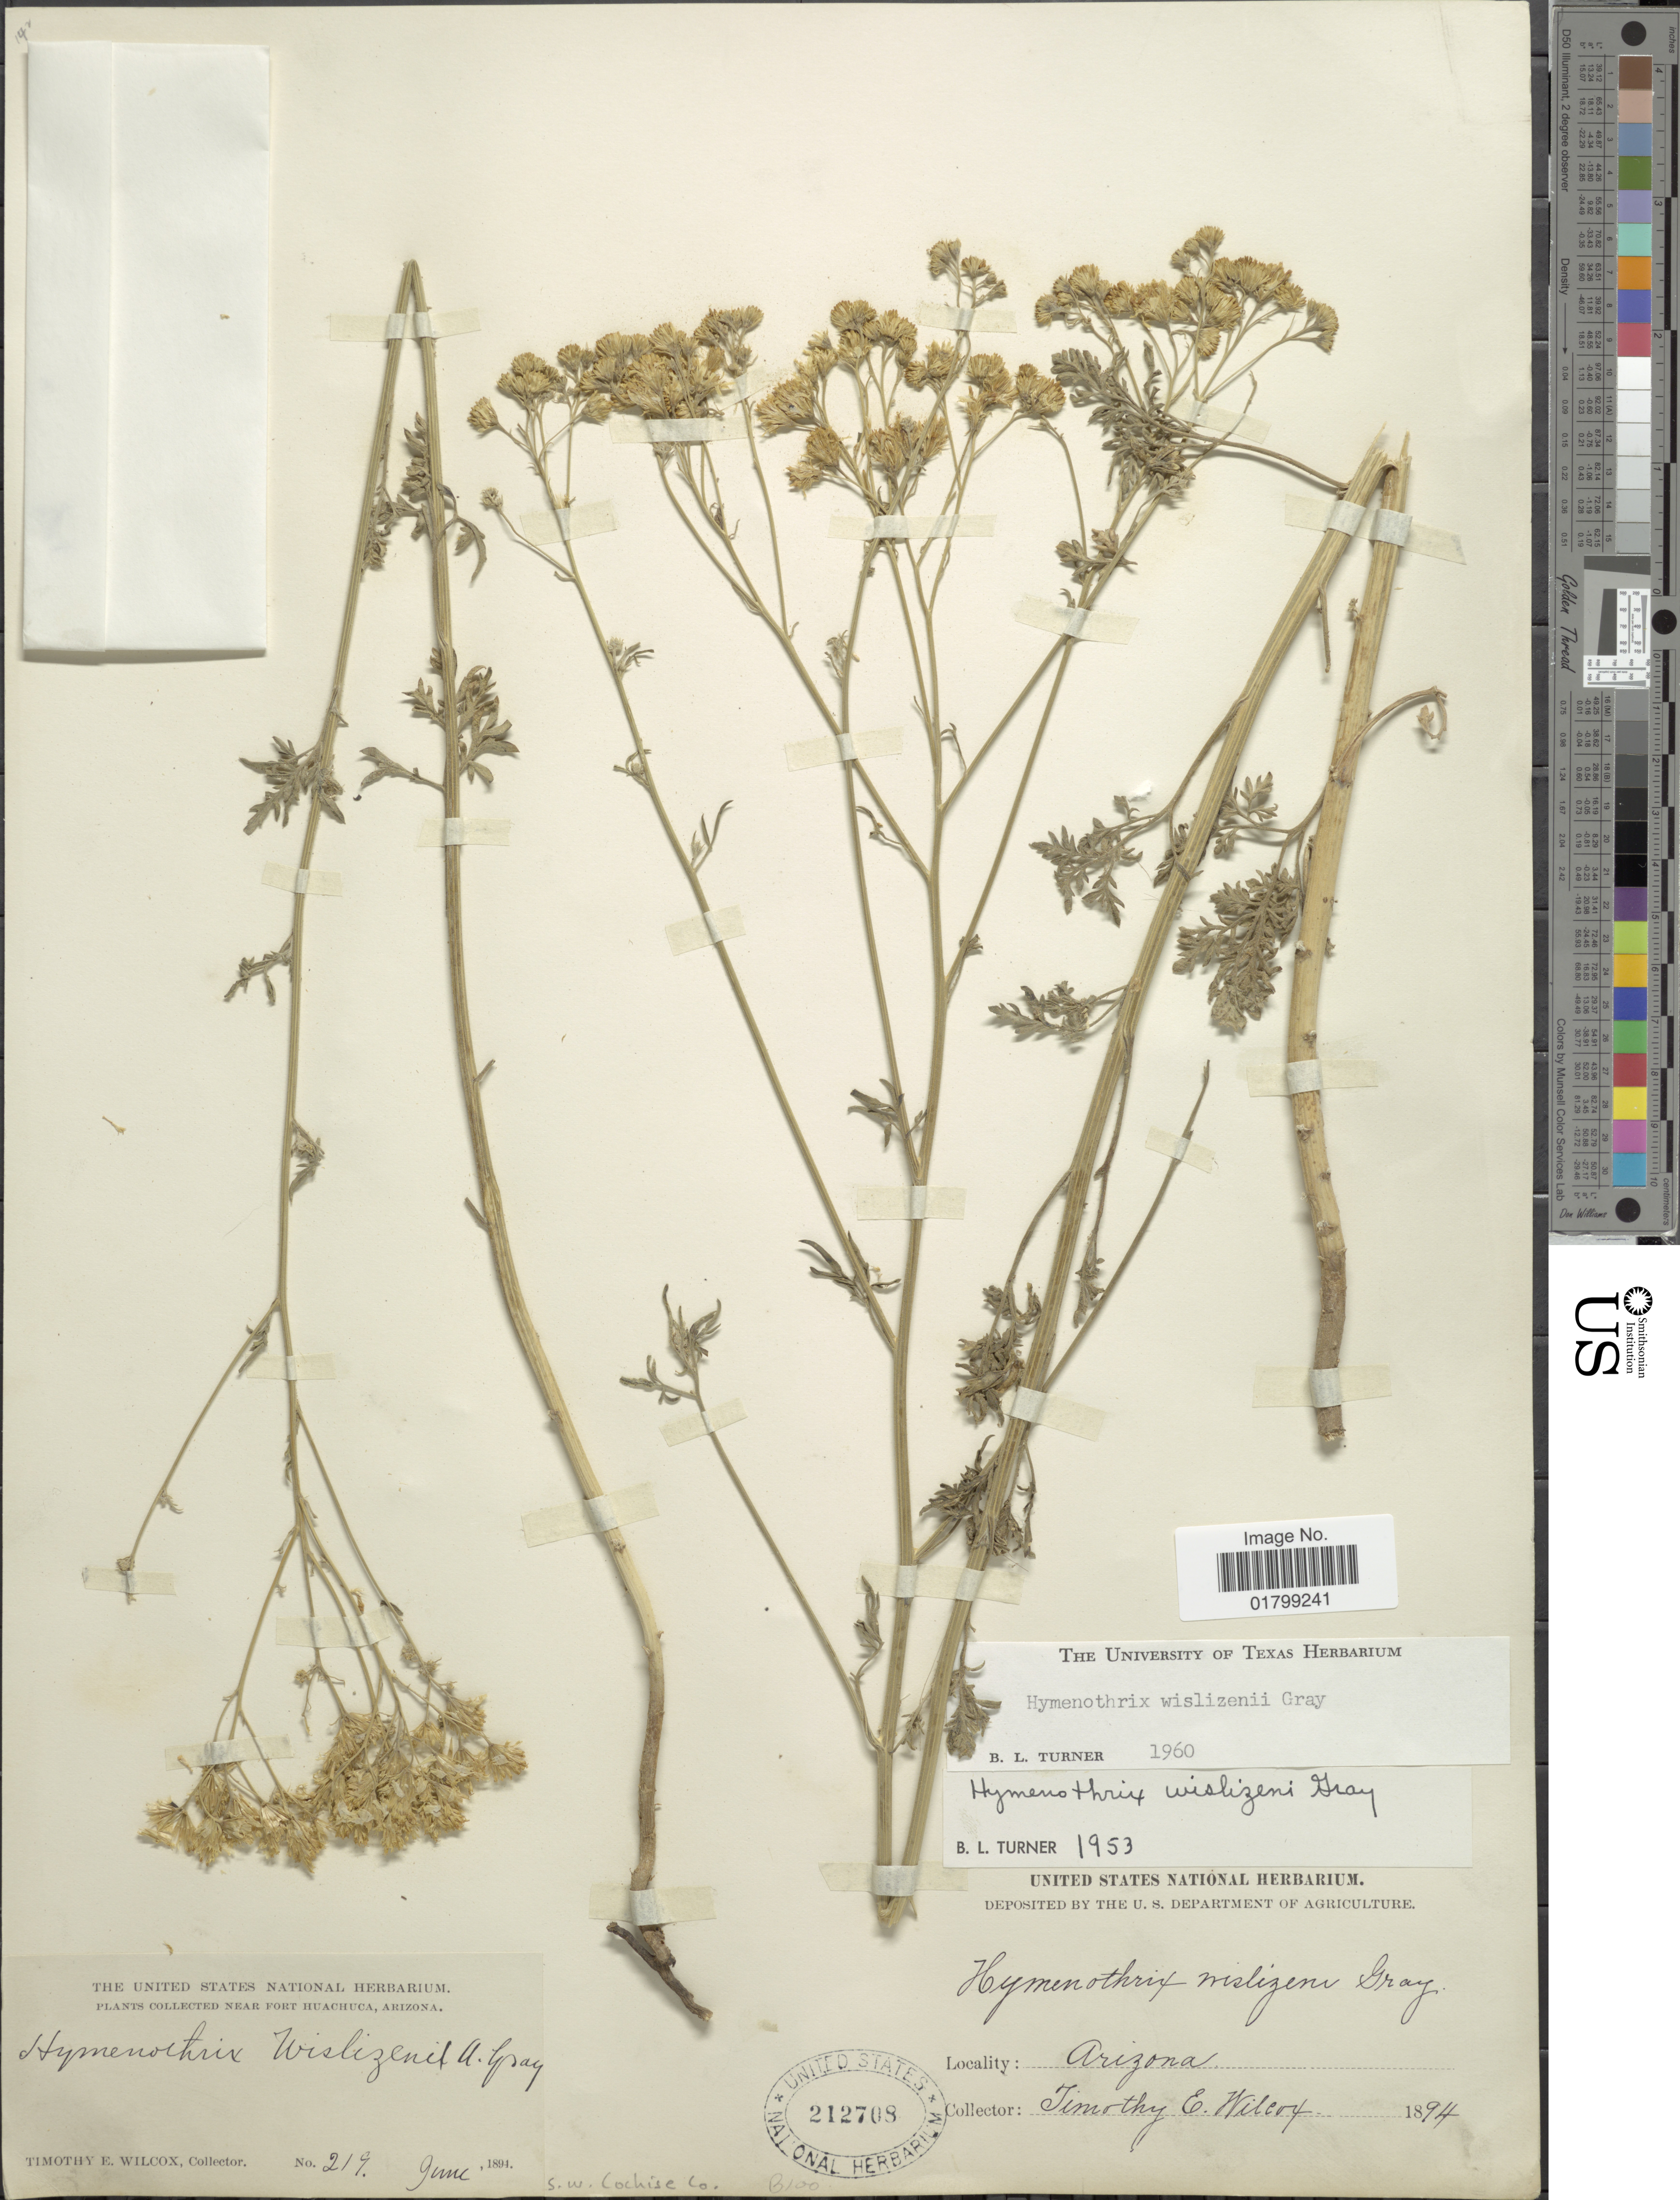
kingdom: Plantae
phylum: Tracheophyta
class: Magnoliopsida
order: Asterales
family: Asteraceae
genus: Hymenothrix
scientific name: Hymenothrix wislizenii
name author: A. Gray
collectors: T. E. Wilcox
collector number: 219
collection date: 1894-06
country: United States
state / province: Arizona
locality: Near Fort Huachuca, S.W. Cochise Co.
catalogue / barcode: US 212708